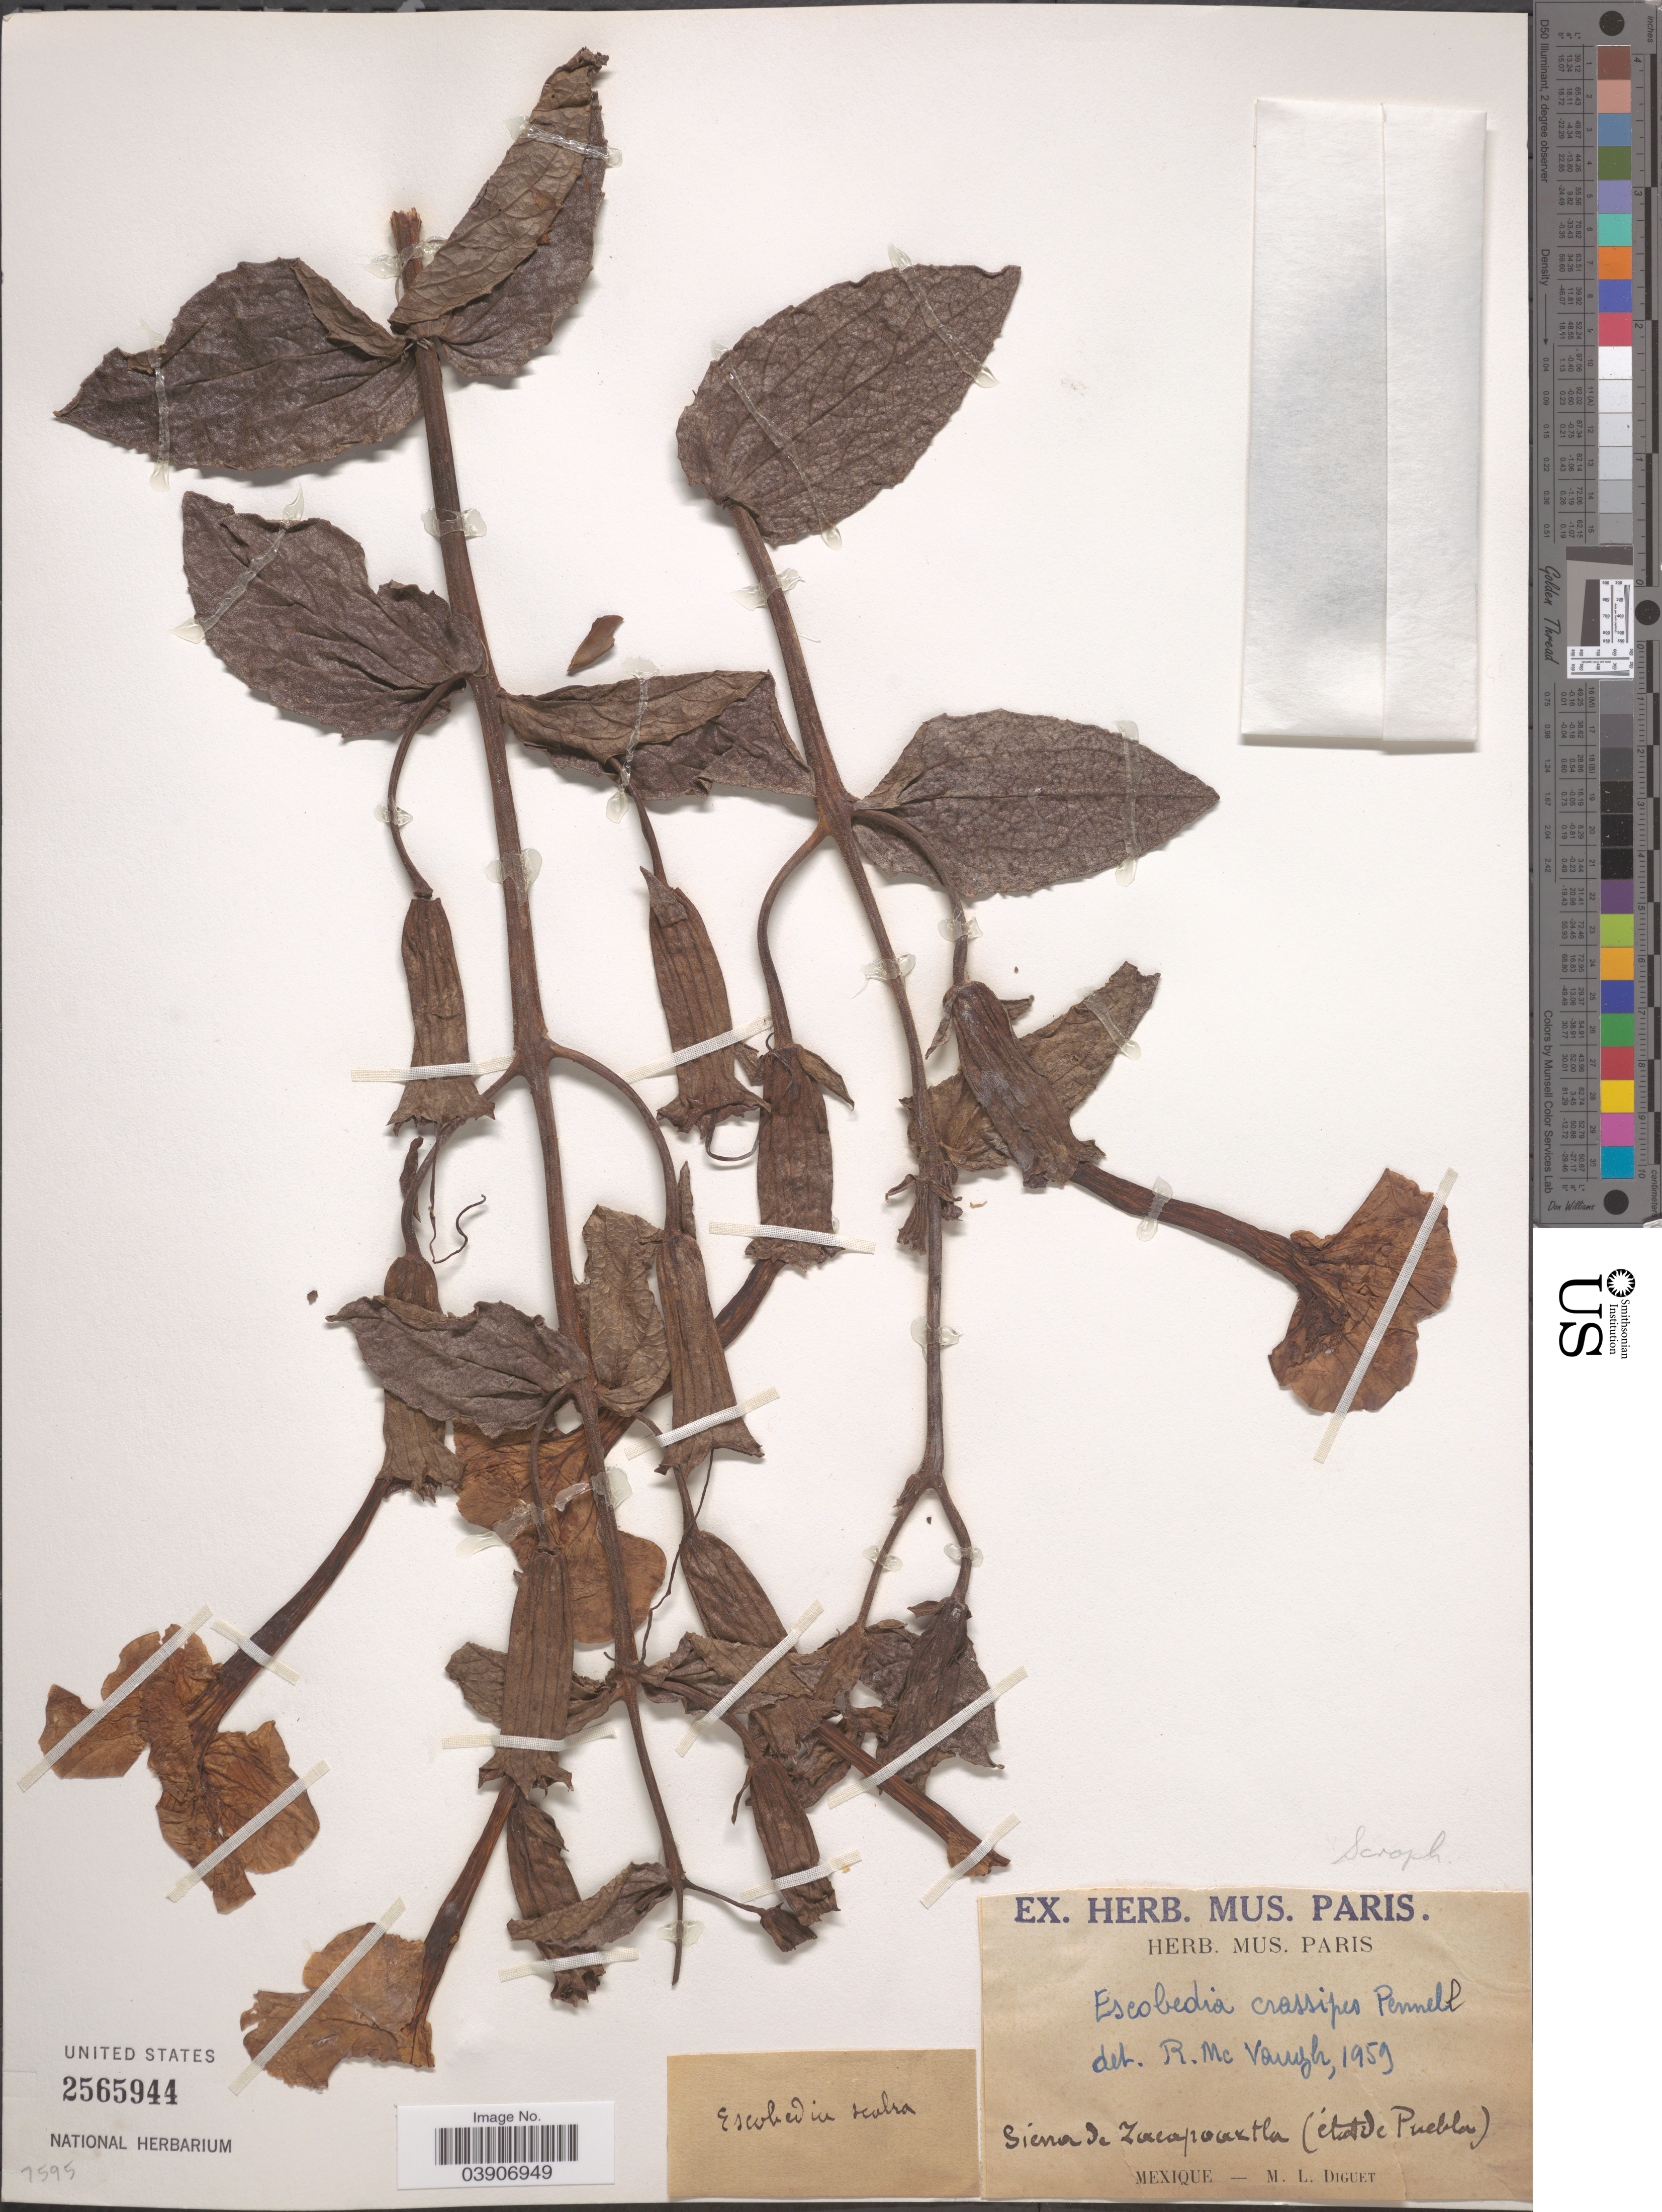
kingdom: Plantae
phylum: Tracheophyta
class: Magnoliopsida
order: Lamiales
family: Orobanchaceae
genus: Escobedia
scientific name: Escobedia crassipes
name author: Pennell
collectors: M. L. Diguet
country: Mexico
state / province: Puebla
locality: Sierra de Zacapoaxtla.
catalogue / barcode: US 2565944